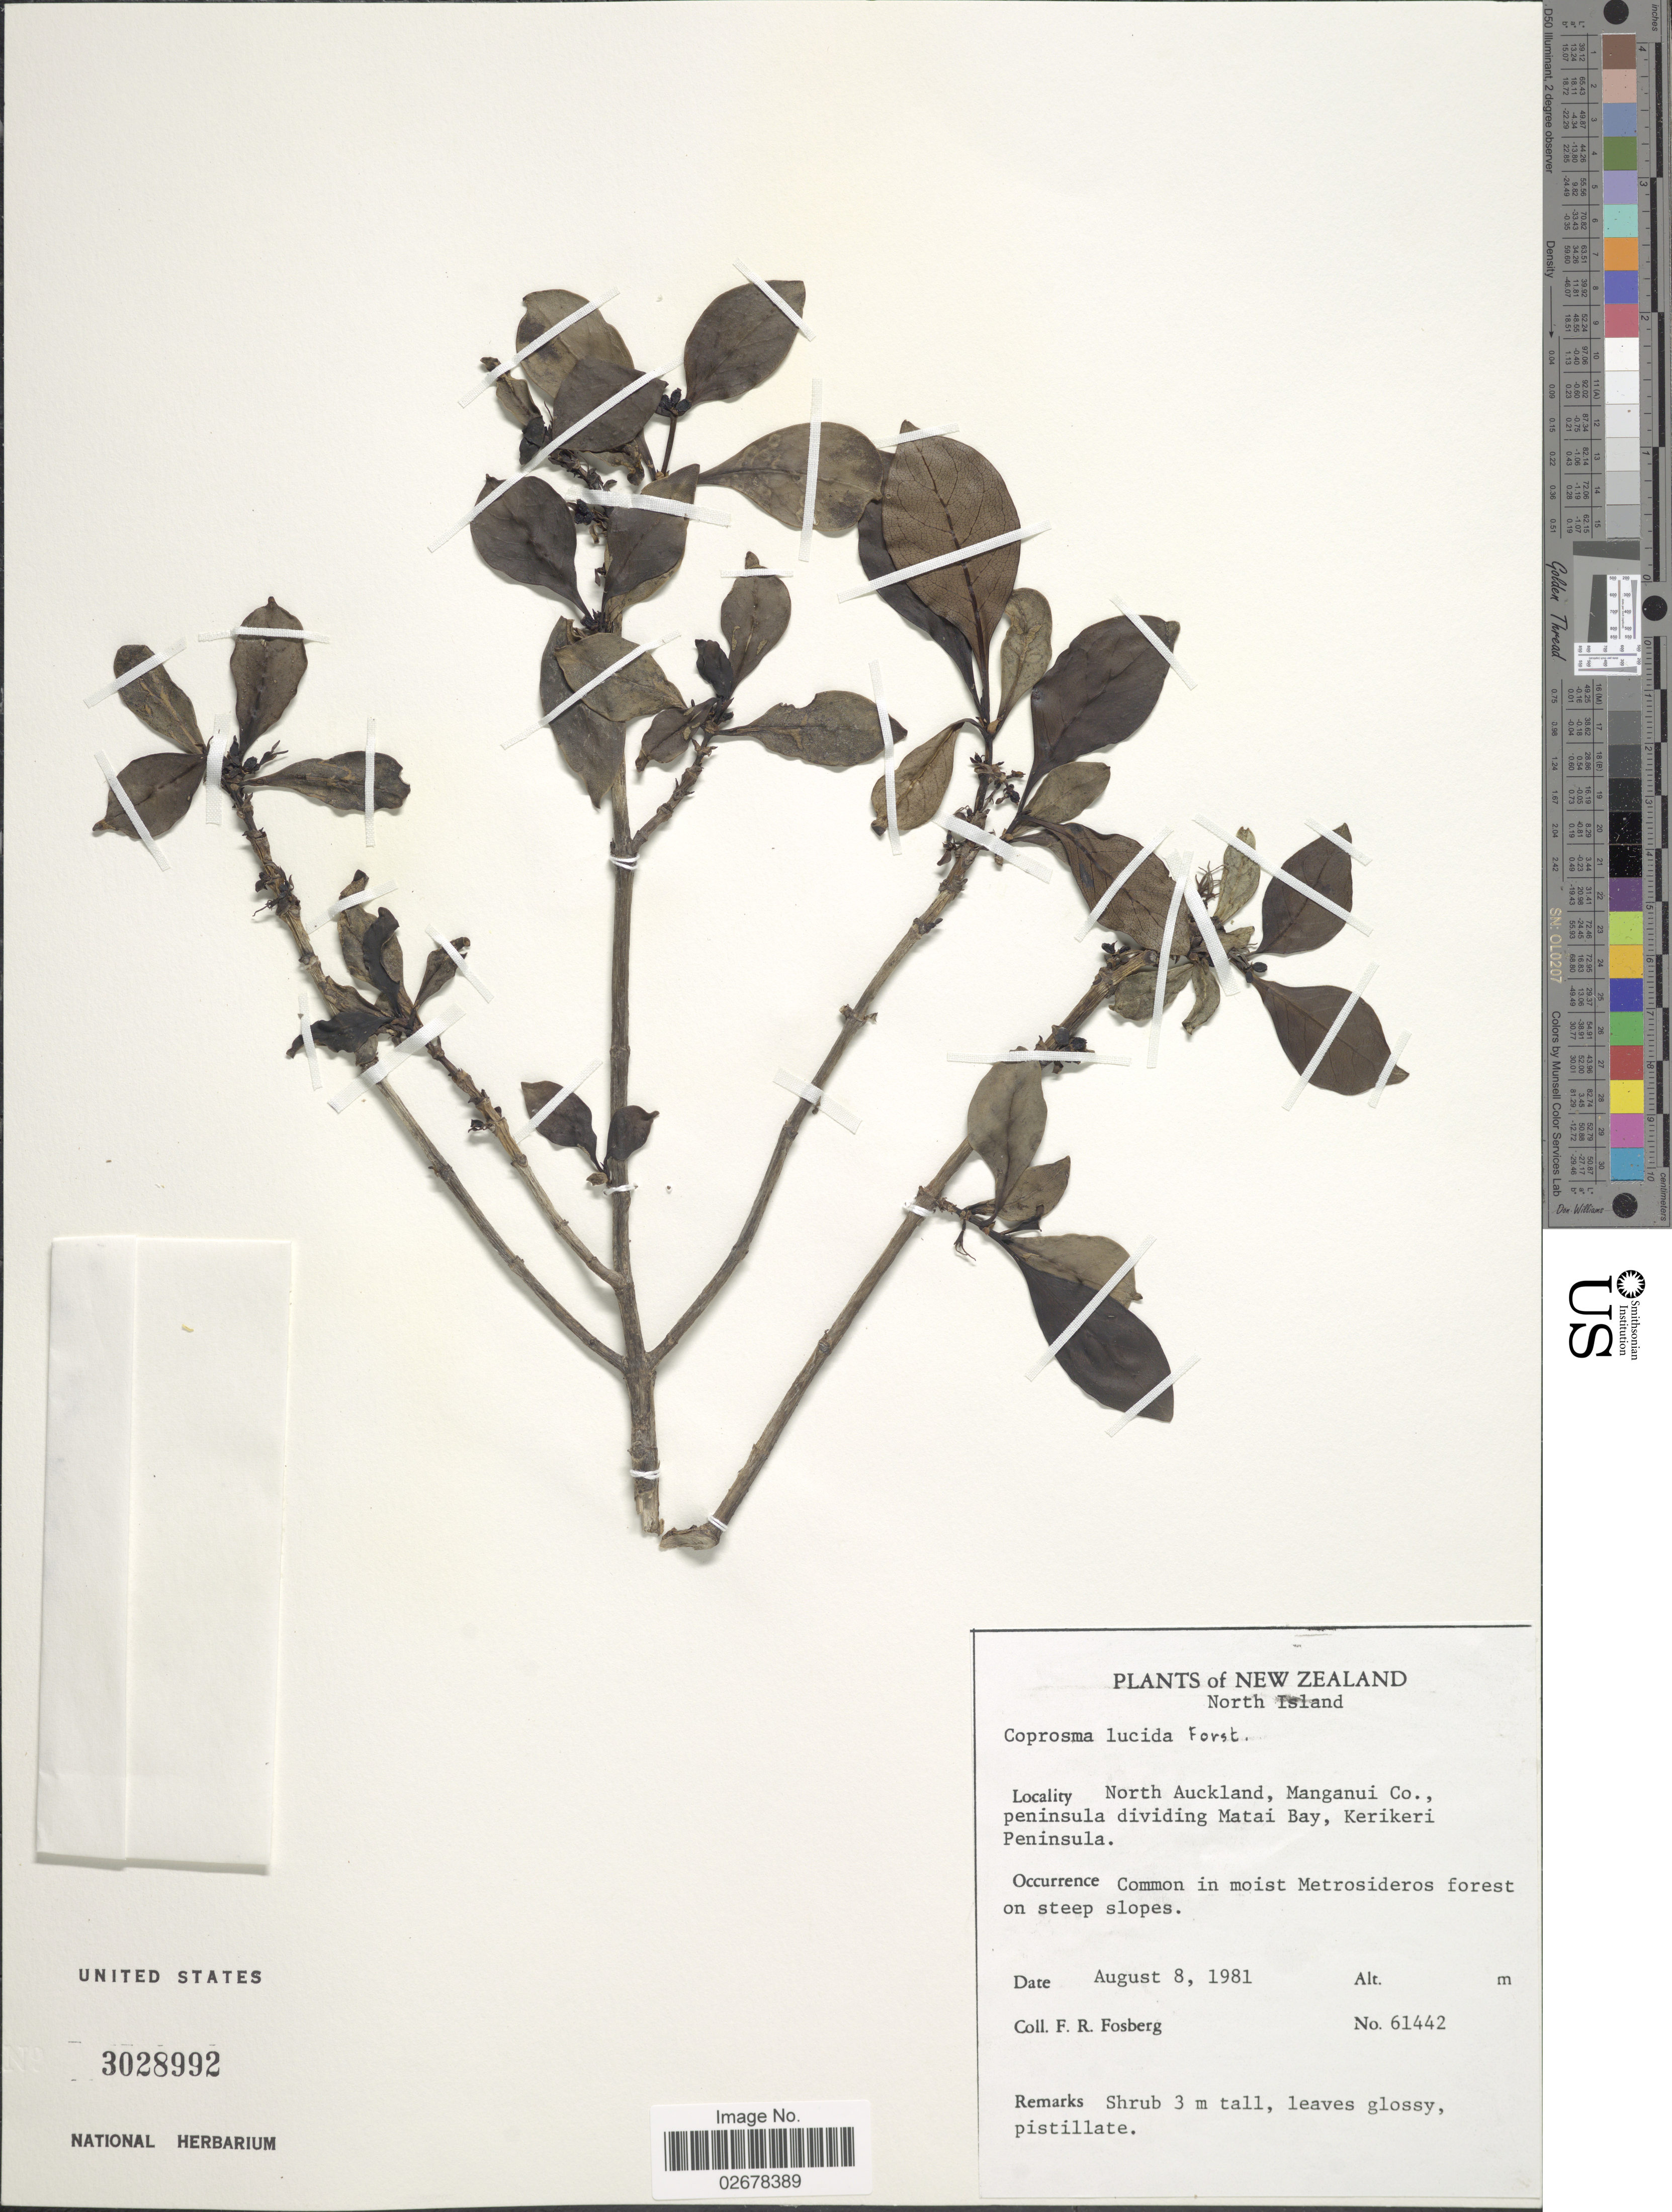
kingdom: Plantae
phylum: Tracheophyta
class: Magnoliopsida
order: Gentianales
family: Rubiaceae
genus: Coprosma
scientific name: Coprosma lucida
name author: J.R. Forst. & G. Forst.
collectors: F. R. Fosberg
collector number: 61442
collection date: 1981-08-08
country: New Zealand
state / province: Auckland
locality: North Island, North Auckland, Manganui Co., peninsula dividing Matai Bay, Kerikeri Peninsula, common on steep slopes.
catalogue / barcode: US 3028992